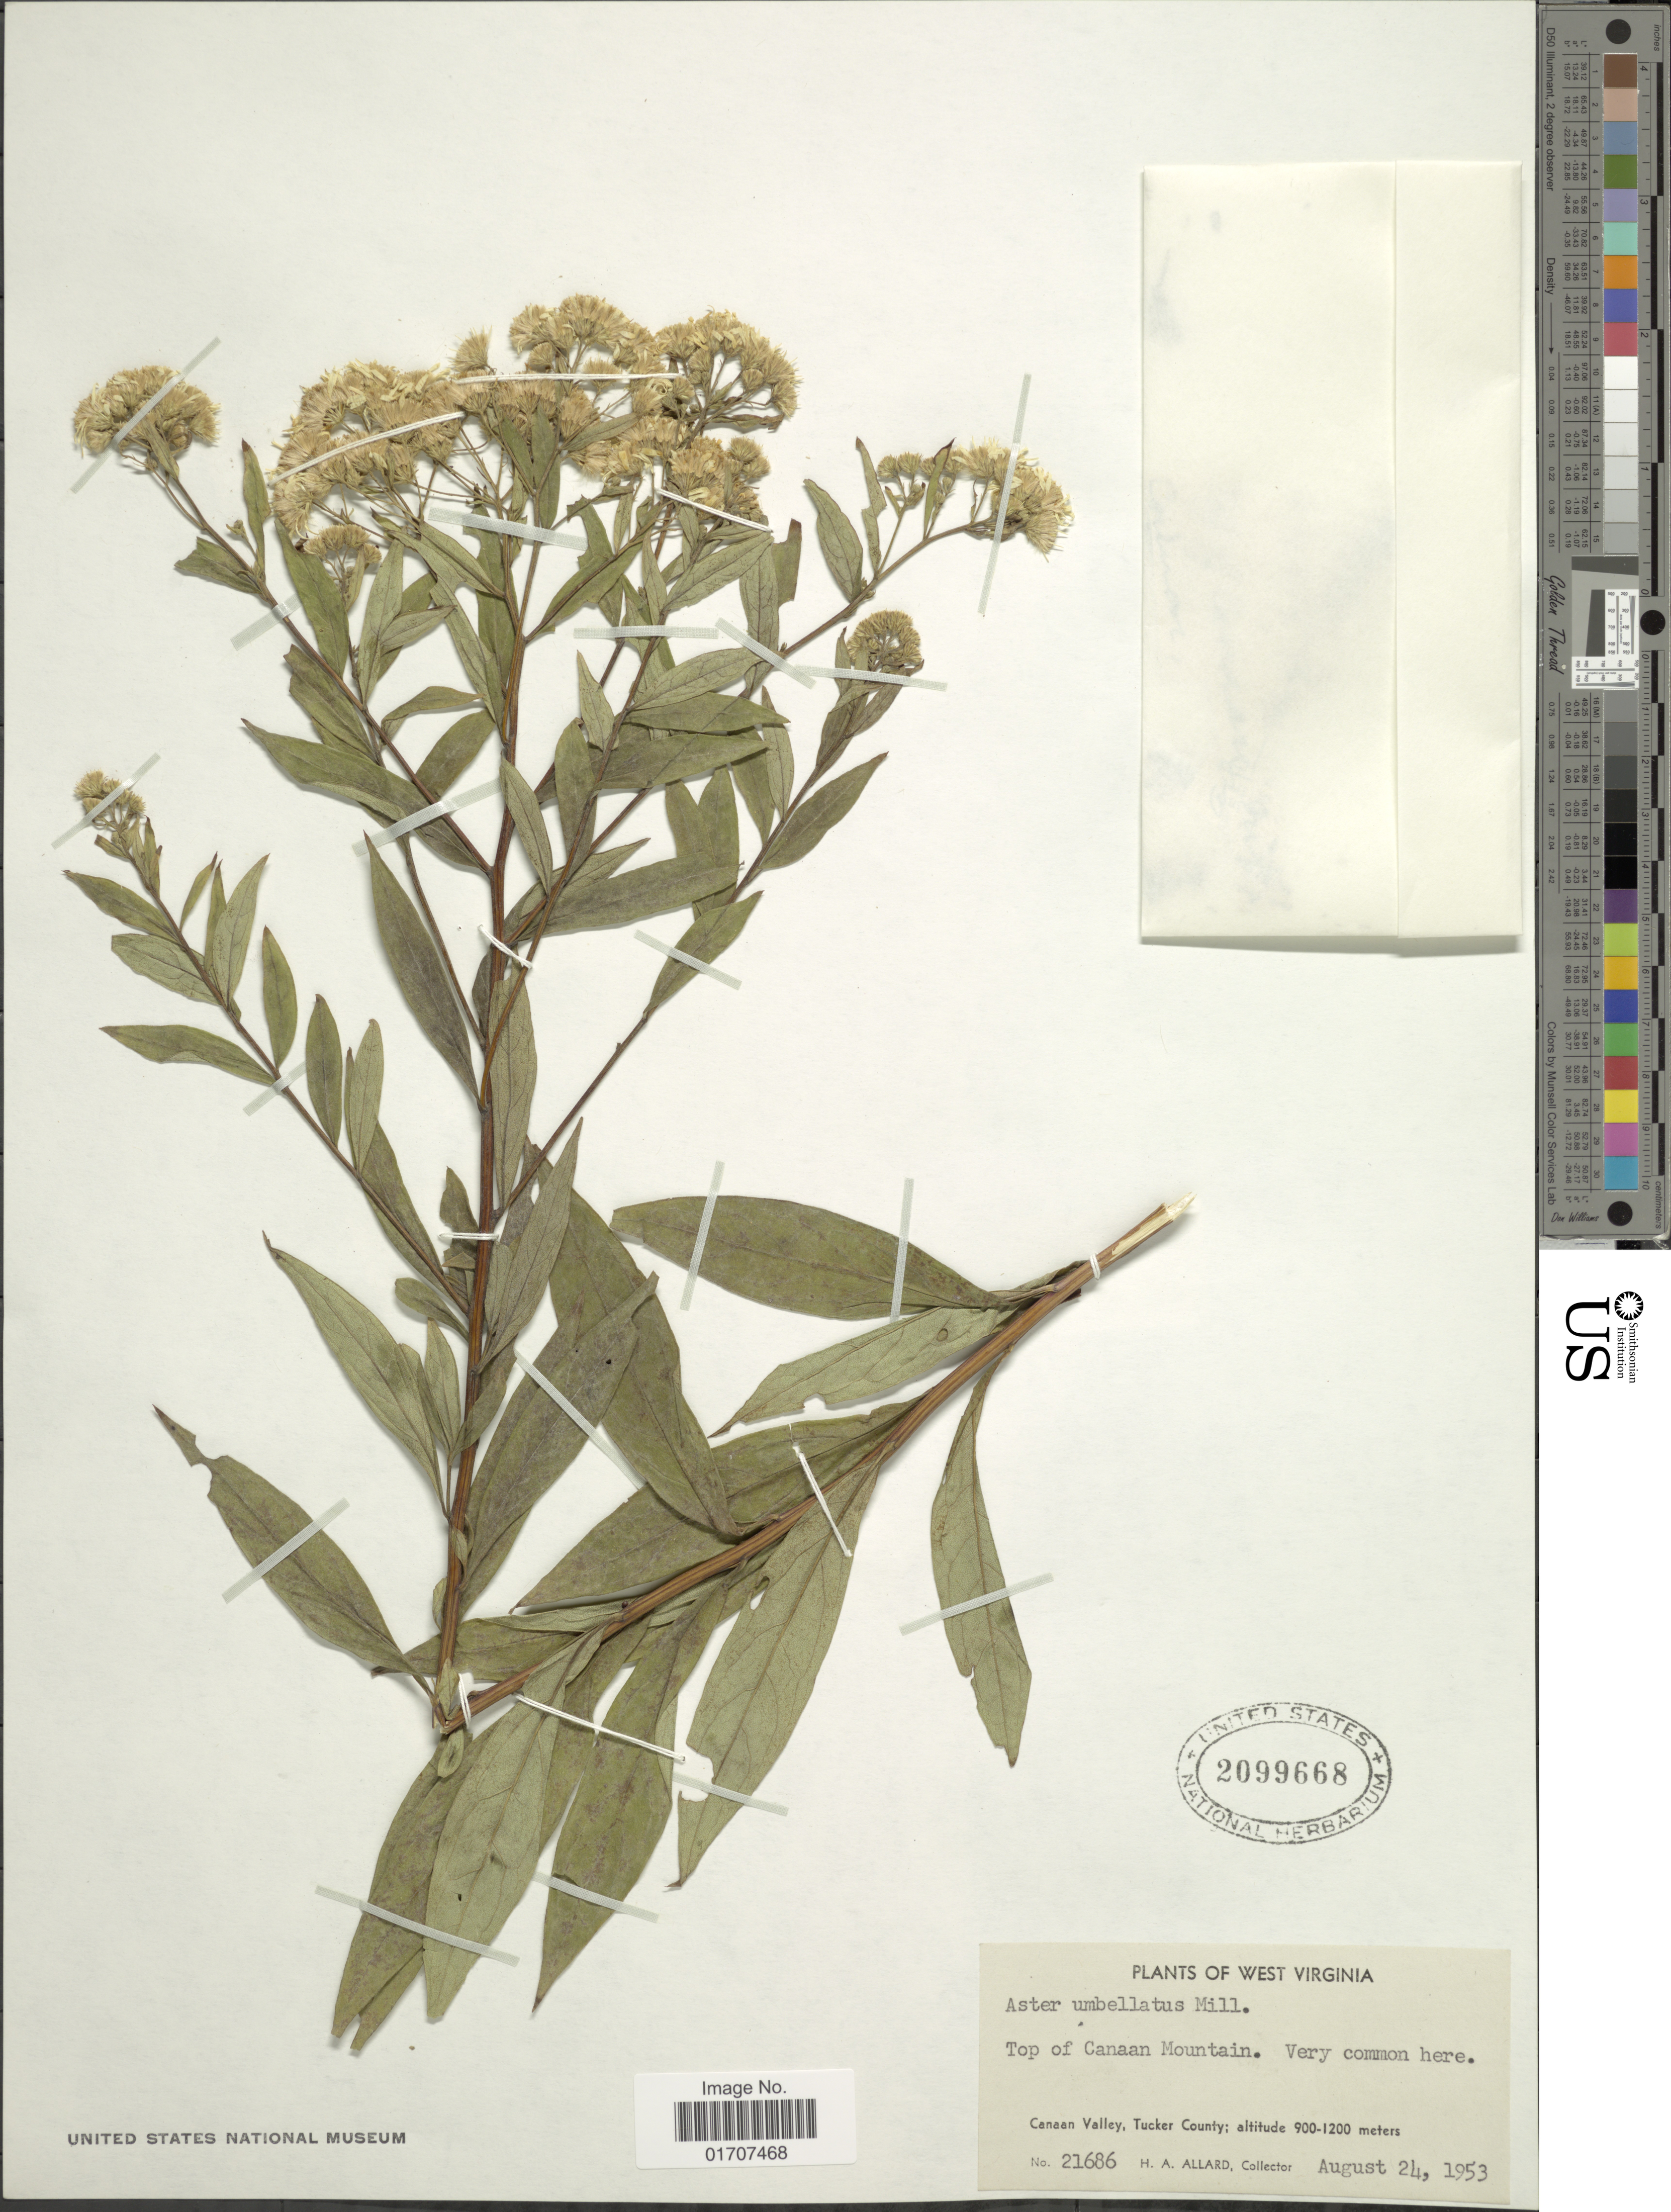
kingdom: Plantae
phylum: Tracheophyta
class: Magnoliopsida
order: Asterales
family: Asteraceae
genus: Doellingeria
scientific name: Doellingeria umbellata var. umbellata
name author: Nees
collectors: H. A. Allard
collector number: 21686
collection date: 1953-08-24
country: United States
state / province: West Virginia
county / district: Tucker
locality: Top of Canaan Mountains, Canaan Valley, Tucker County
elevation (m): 900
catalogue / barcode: US 2099668